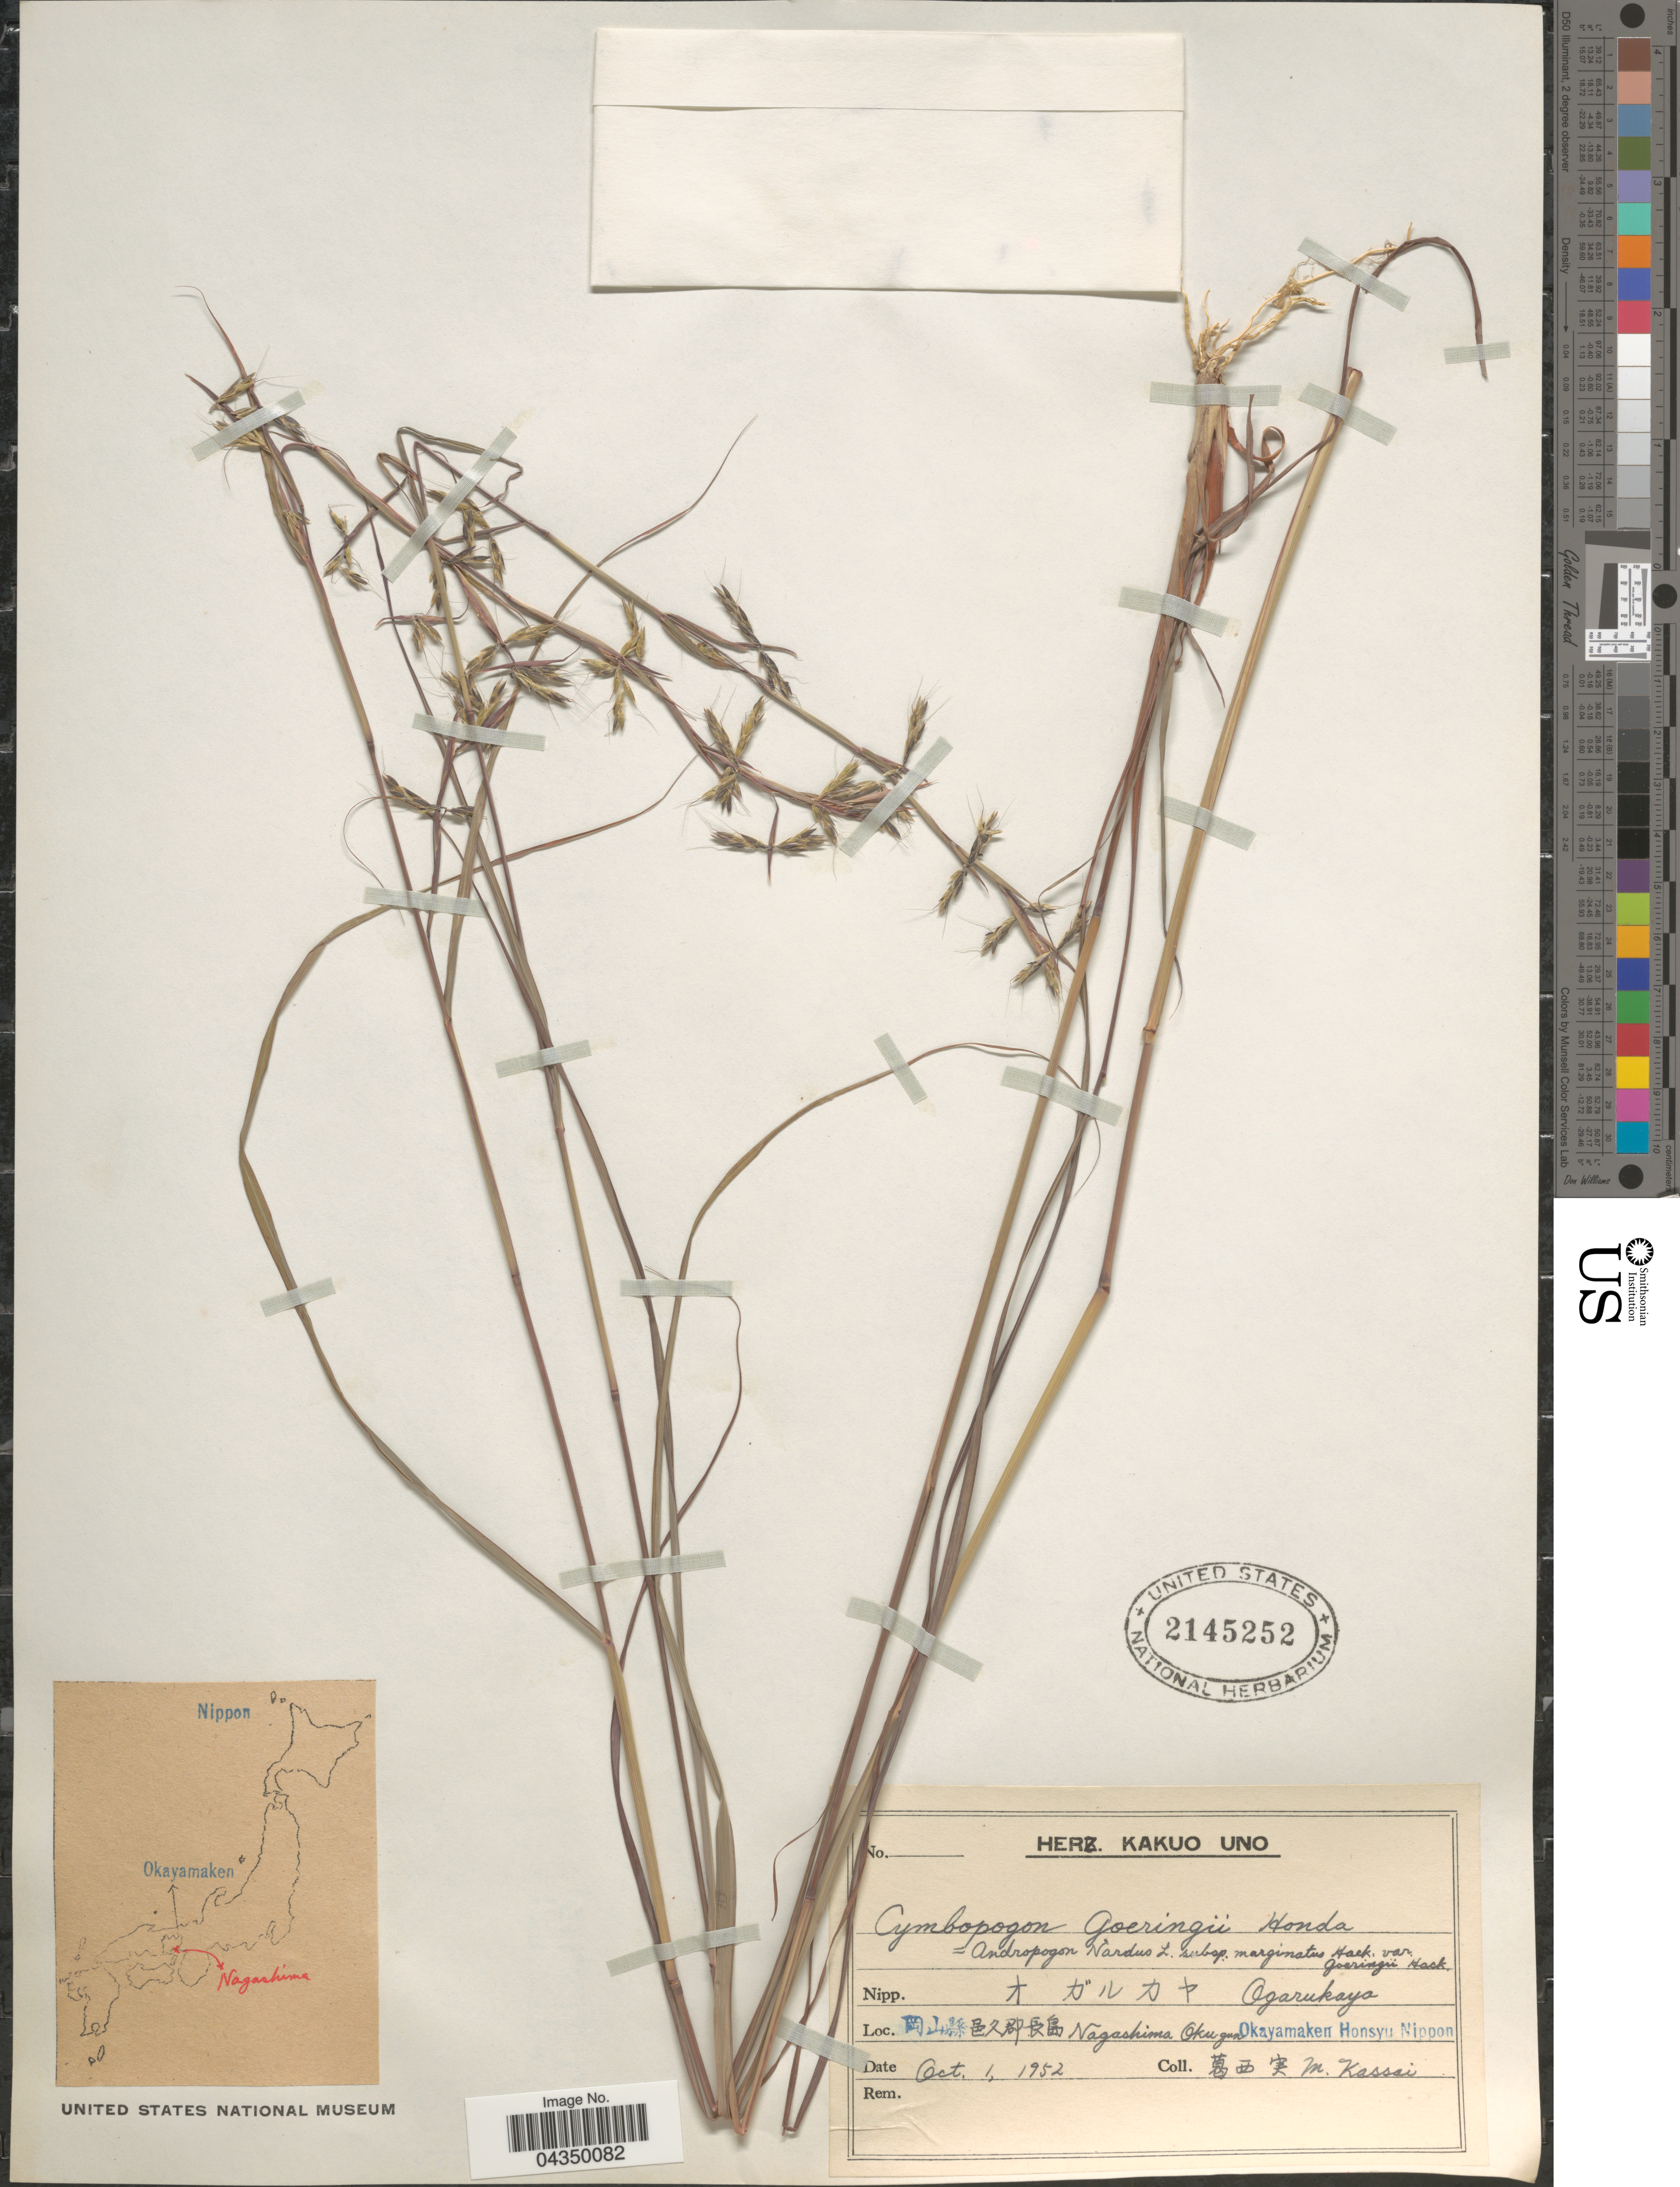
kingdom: Plantae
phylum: Tracheophyta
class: Liliopsida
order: Poales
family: Poaceae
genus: Cymbopogon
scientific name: Cymbopogon nardus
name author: (L.) Rendle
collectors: M. Kassai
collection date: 1952-10-01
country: Japan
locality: X. Nagashima Oku-gun. Okayamaken Honsyu Nippon.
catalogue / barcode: US 2145252